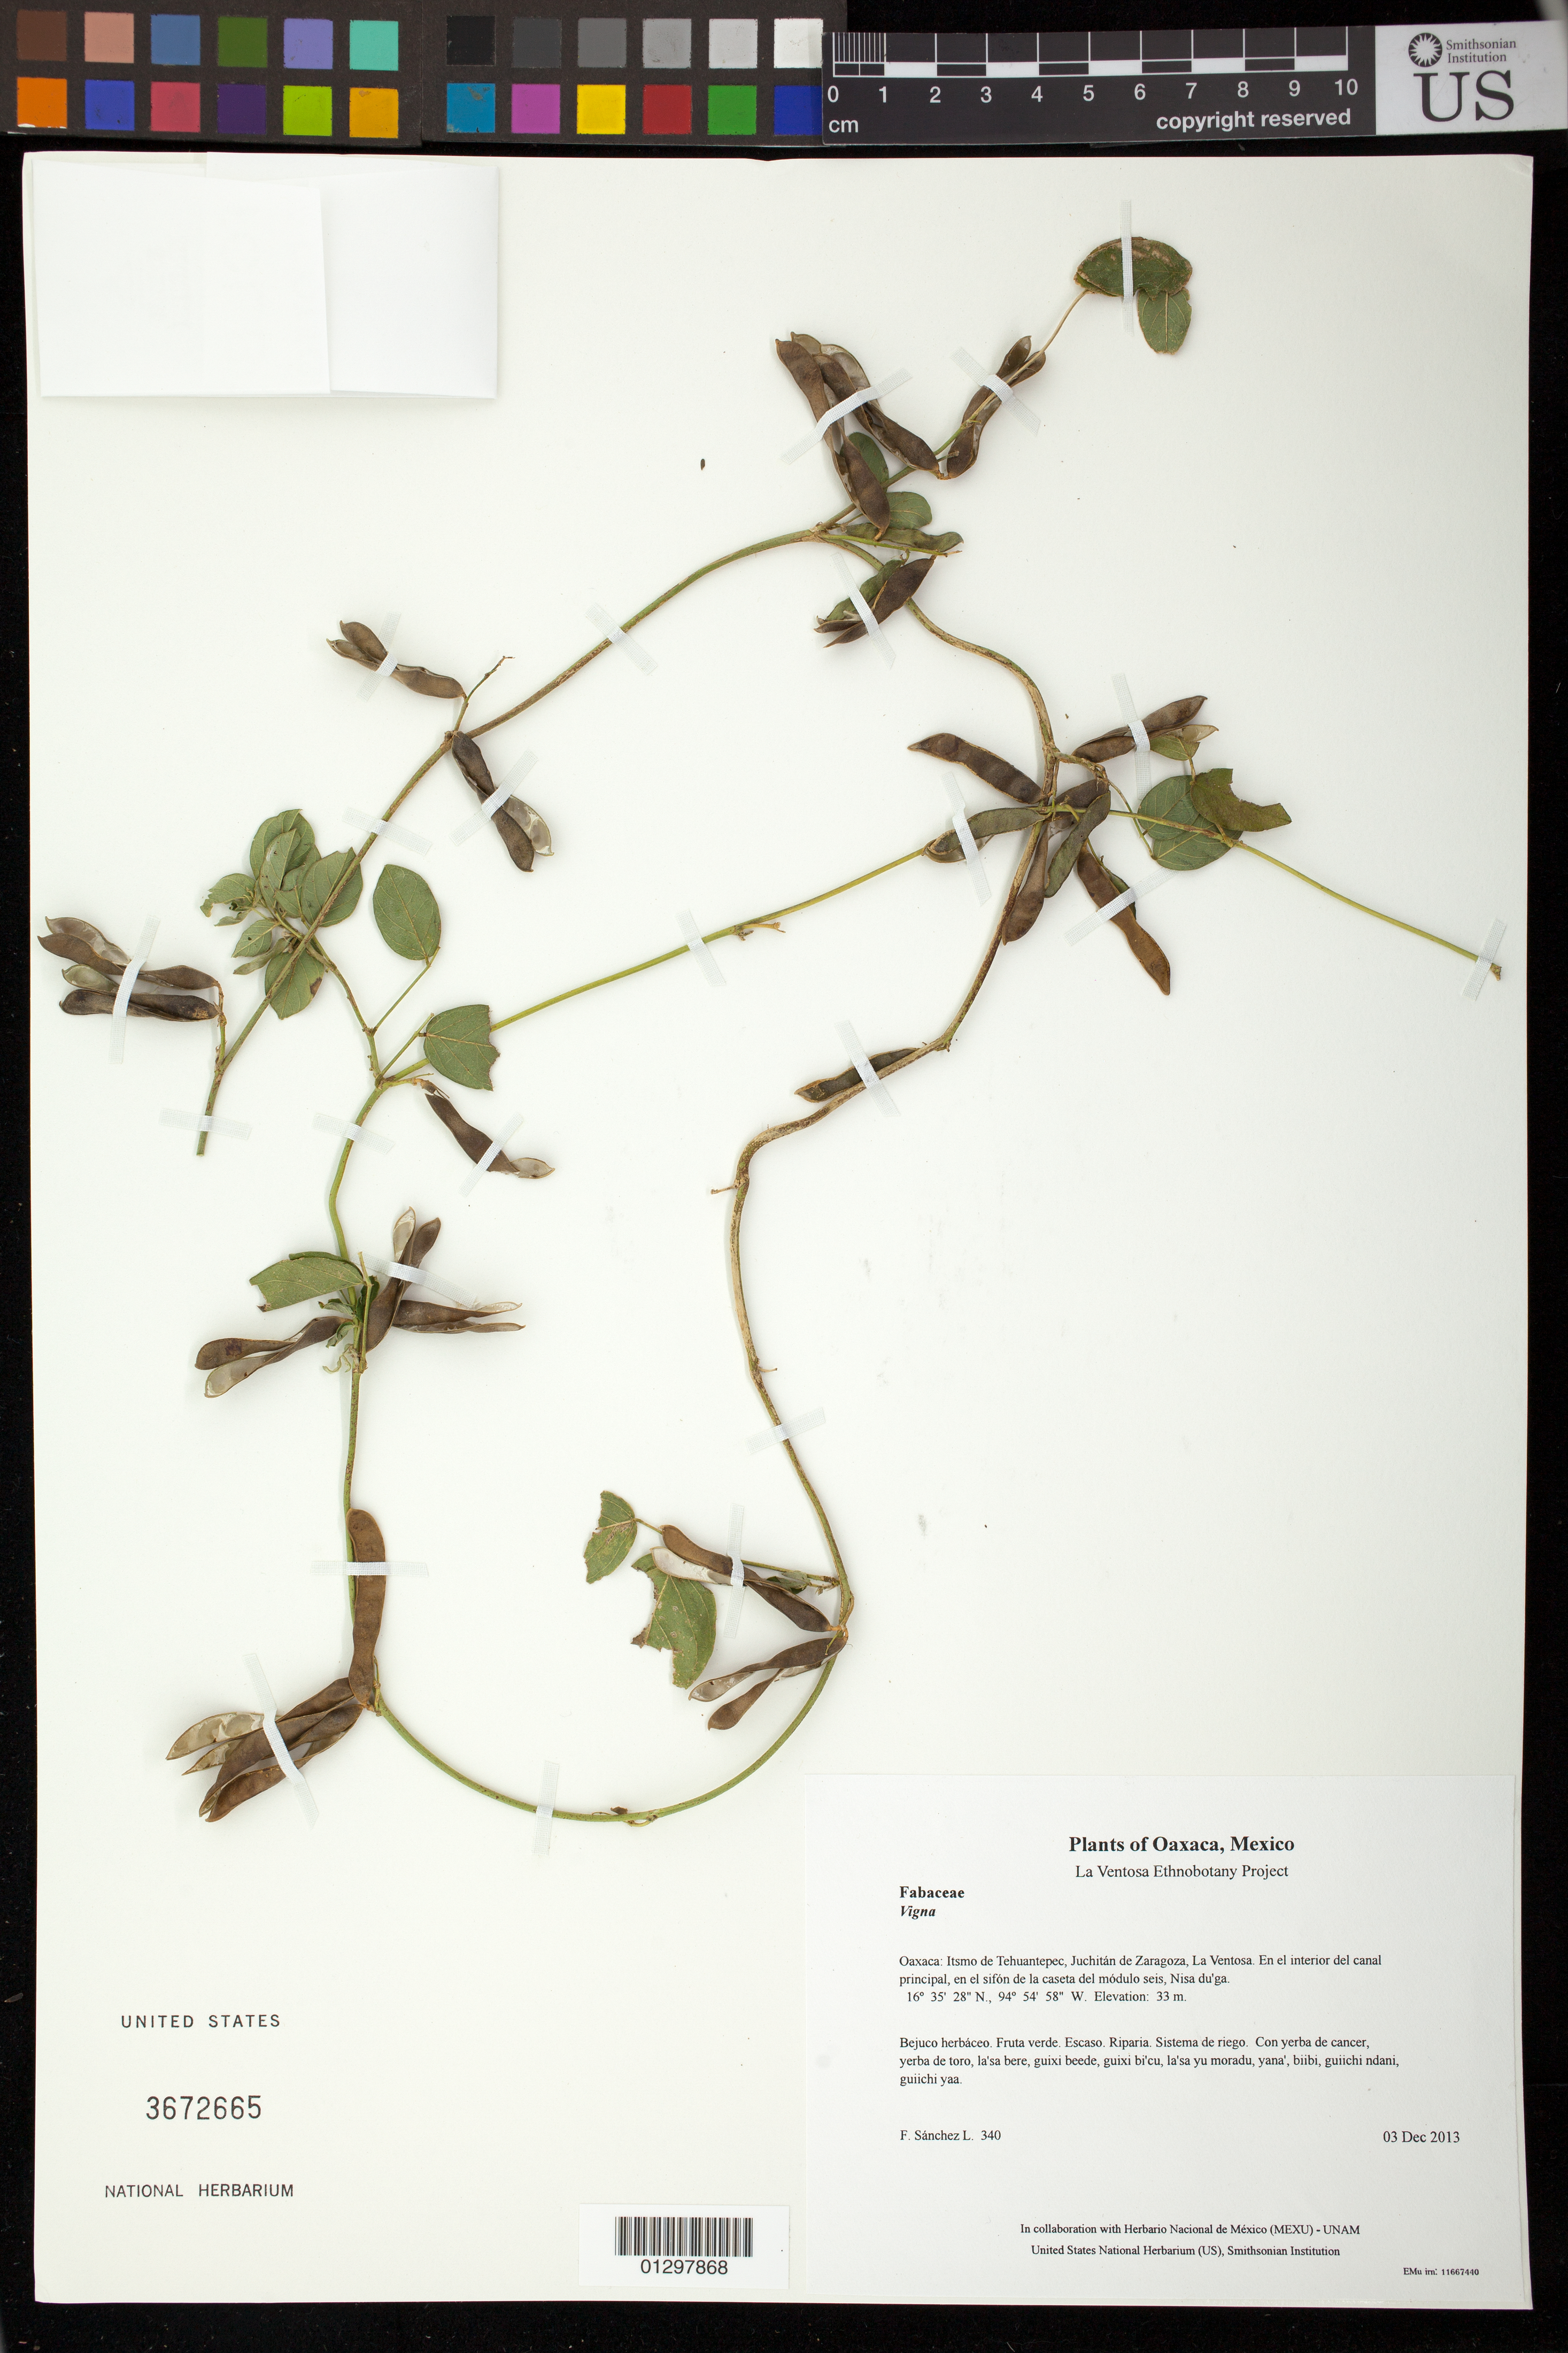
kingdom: Plantae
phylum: Tracheophyta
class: Magnoliopsida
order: Fabales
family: Fabaceae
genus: Galactia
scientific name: Galactia acapulcensis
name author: Rose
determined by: Velasco G., Kenia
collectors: F. Sánchez L.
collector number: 340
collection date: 2013-12-03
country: Mexico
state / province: Oaxaca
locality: Itsmo de Tehuantepec, Juchitán de Zaragoza, La Ventosa. En el interior del canal principal, en el sifón de la caseta del módulo seis, Nisa du'ga.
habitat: Riparia. Sistema de riego.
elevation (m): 33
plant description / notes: JEBOT, MEXU, SERO, US; Luba'. Cuaananaxhi naga'. Huaxie'.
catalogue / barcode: US 3672665